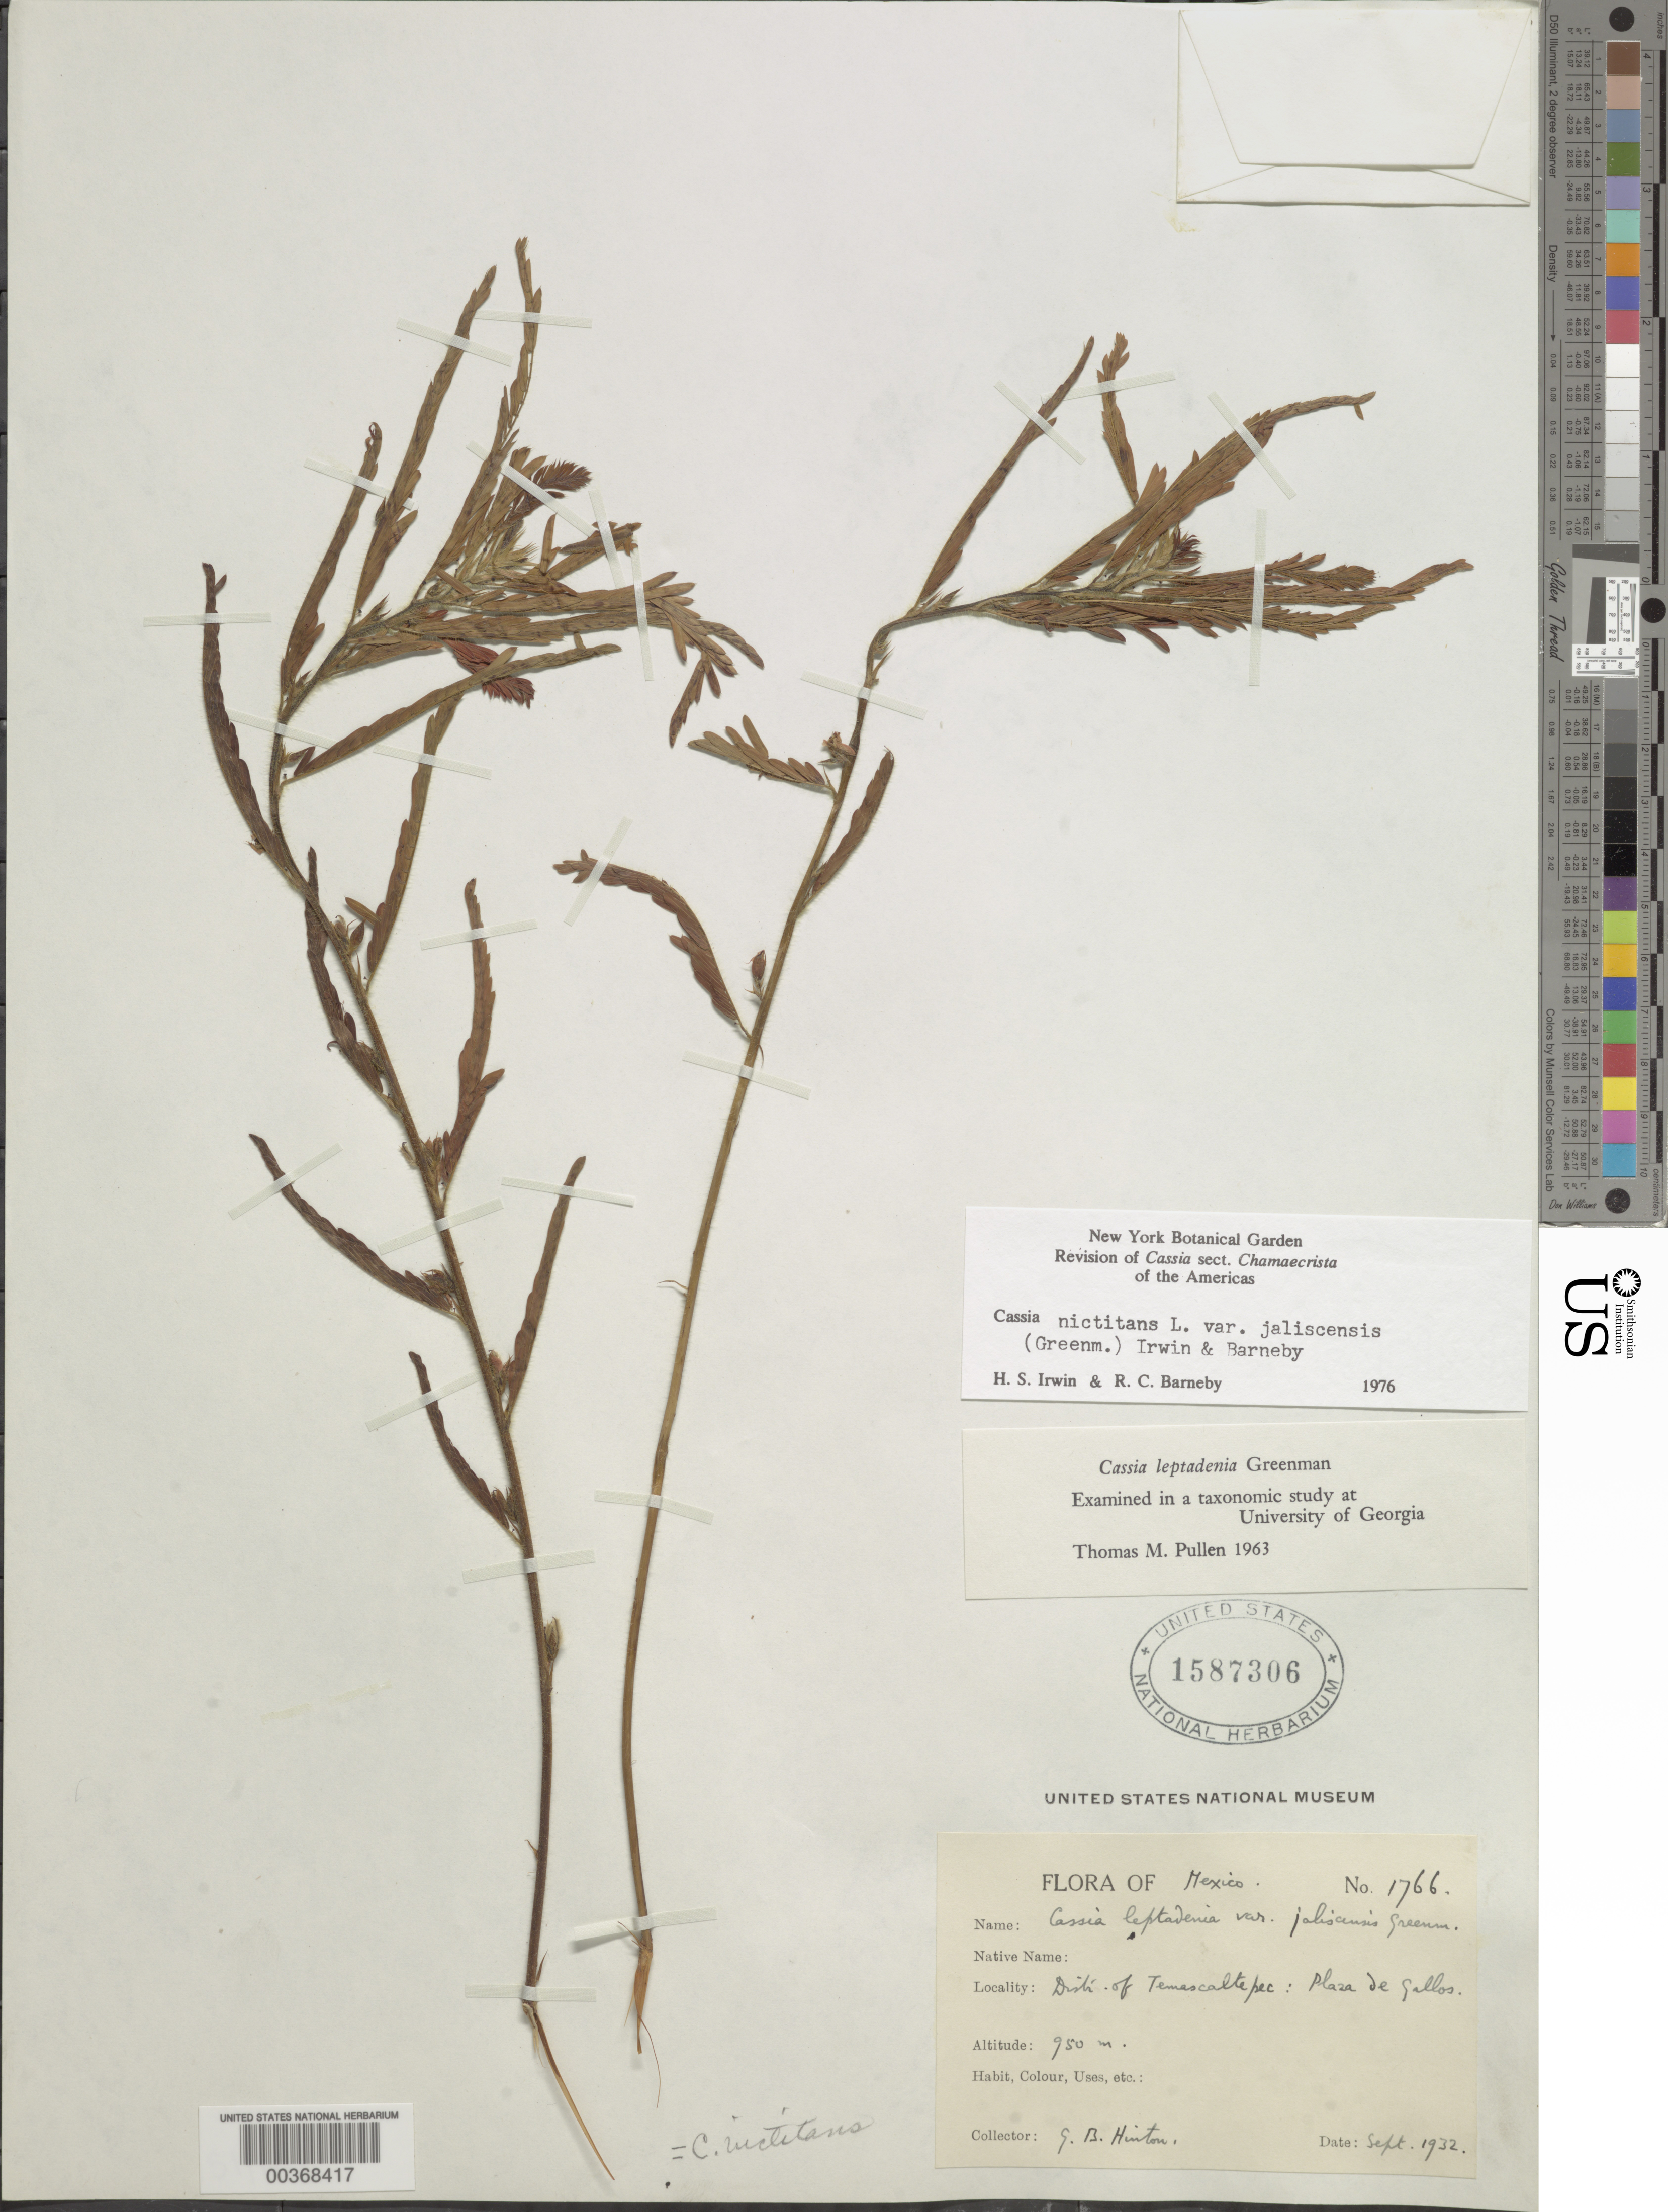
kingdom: Plantae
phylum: Tracheophyta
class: Magnoliopsida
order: Fabales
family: Fabaceae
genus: Chamaecrista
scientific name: Chamaecrista nictitans var. jaliscensis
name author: (Greenm.) H.S. Irwin & Barneby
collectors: G. B. Hinton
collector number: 1766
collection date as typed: Sep 1932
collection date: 1932-09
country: Mexico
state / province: México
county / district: Temascaltepec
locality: Plaza de Gallos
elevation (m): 950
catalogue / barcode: US 1587306